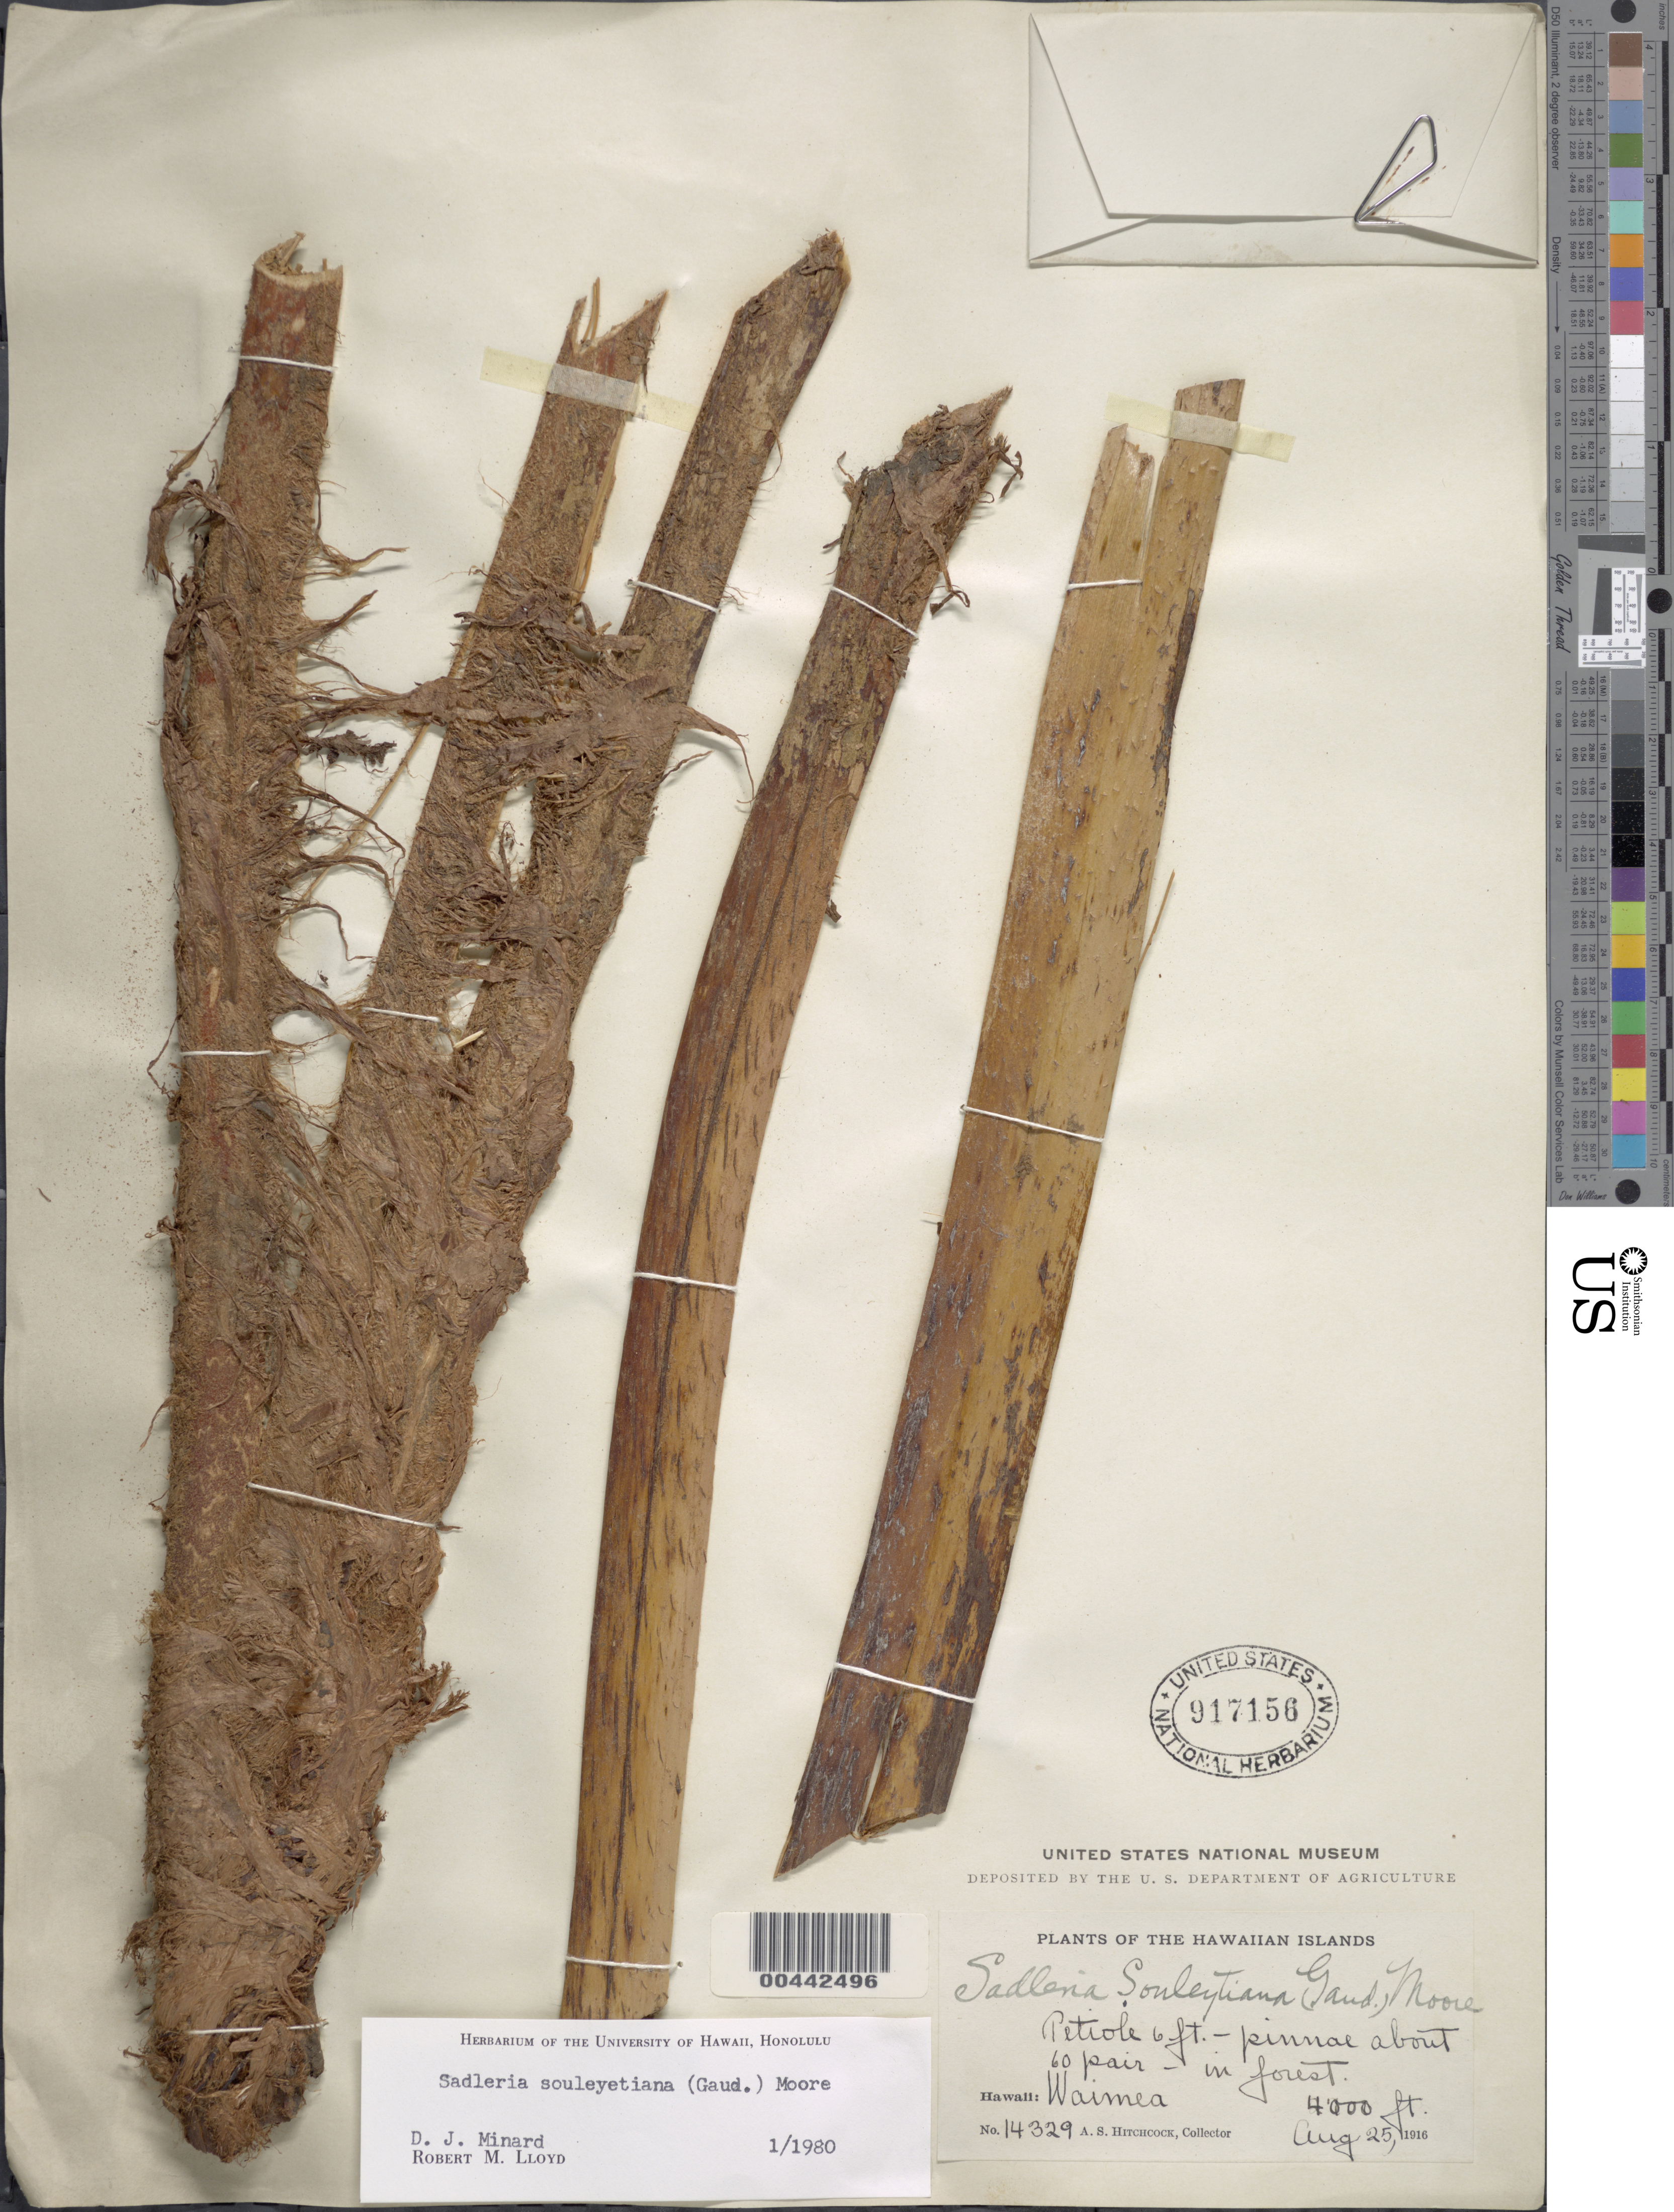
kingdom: Plantae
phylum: Tracheophyta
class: Polypodiopsida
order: Polypodiales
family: Blechnaceae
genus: Sadleria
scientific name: Sadleria souleytiana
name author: (Gaudich.) T. Moore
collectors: A. S. Hitchcock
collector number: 14329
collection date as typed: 25 Aug 1916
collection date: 1916-08-25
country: United States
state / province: Hawaii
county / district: Kauai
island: Kaua'i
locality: Waimea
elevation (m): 1219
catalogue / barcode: US 917156